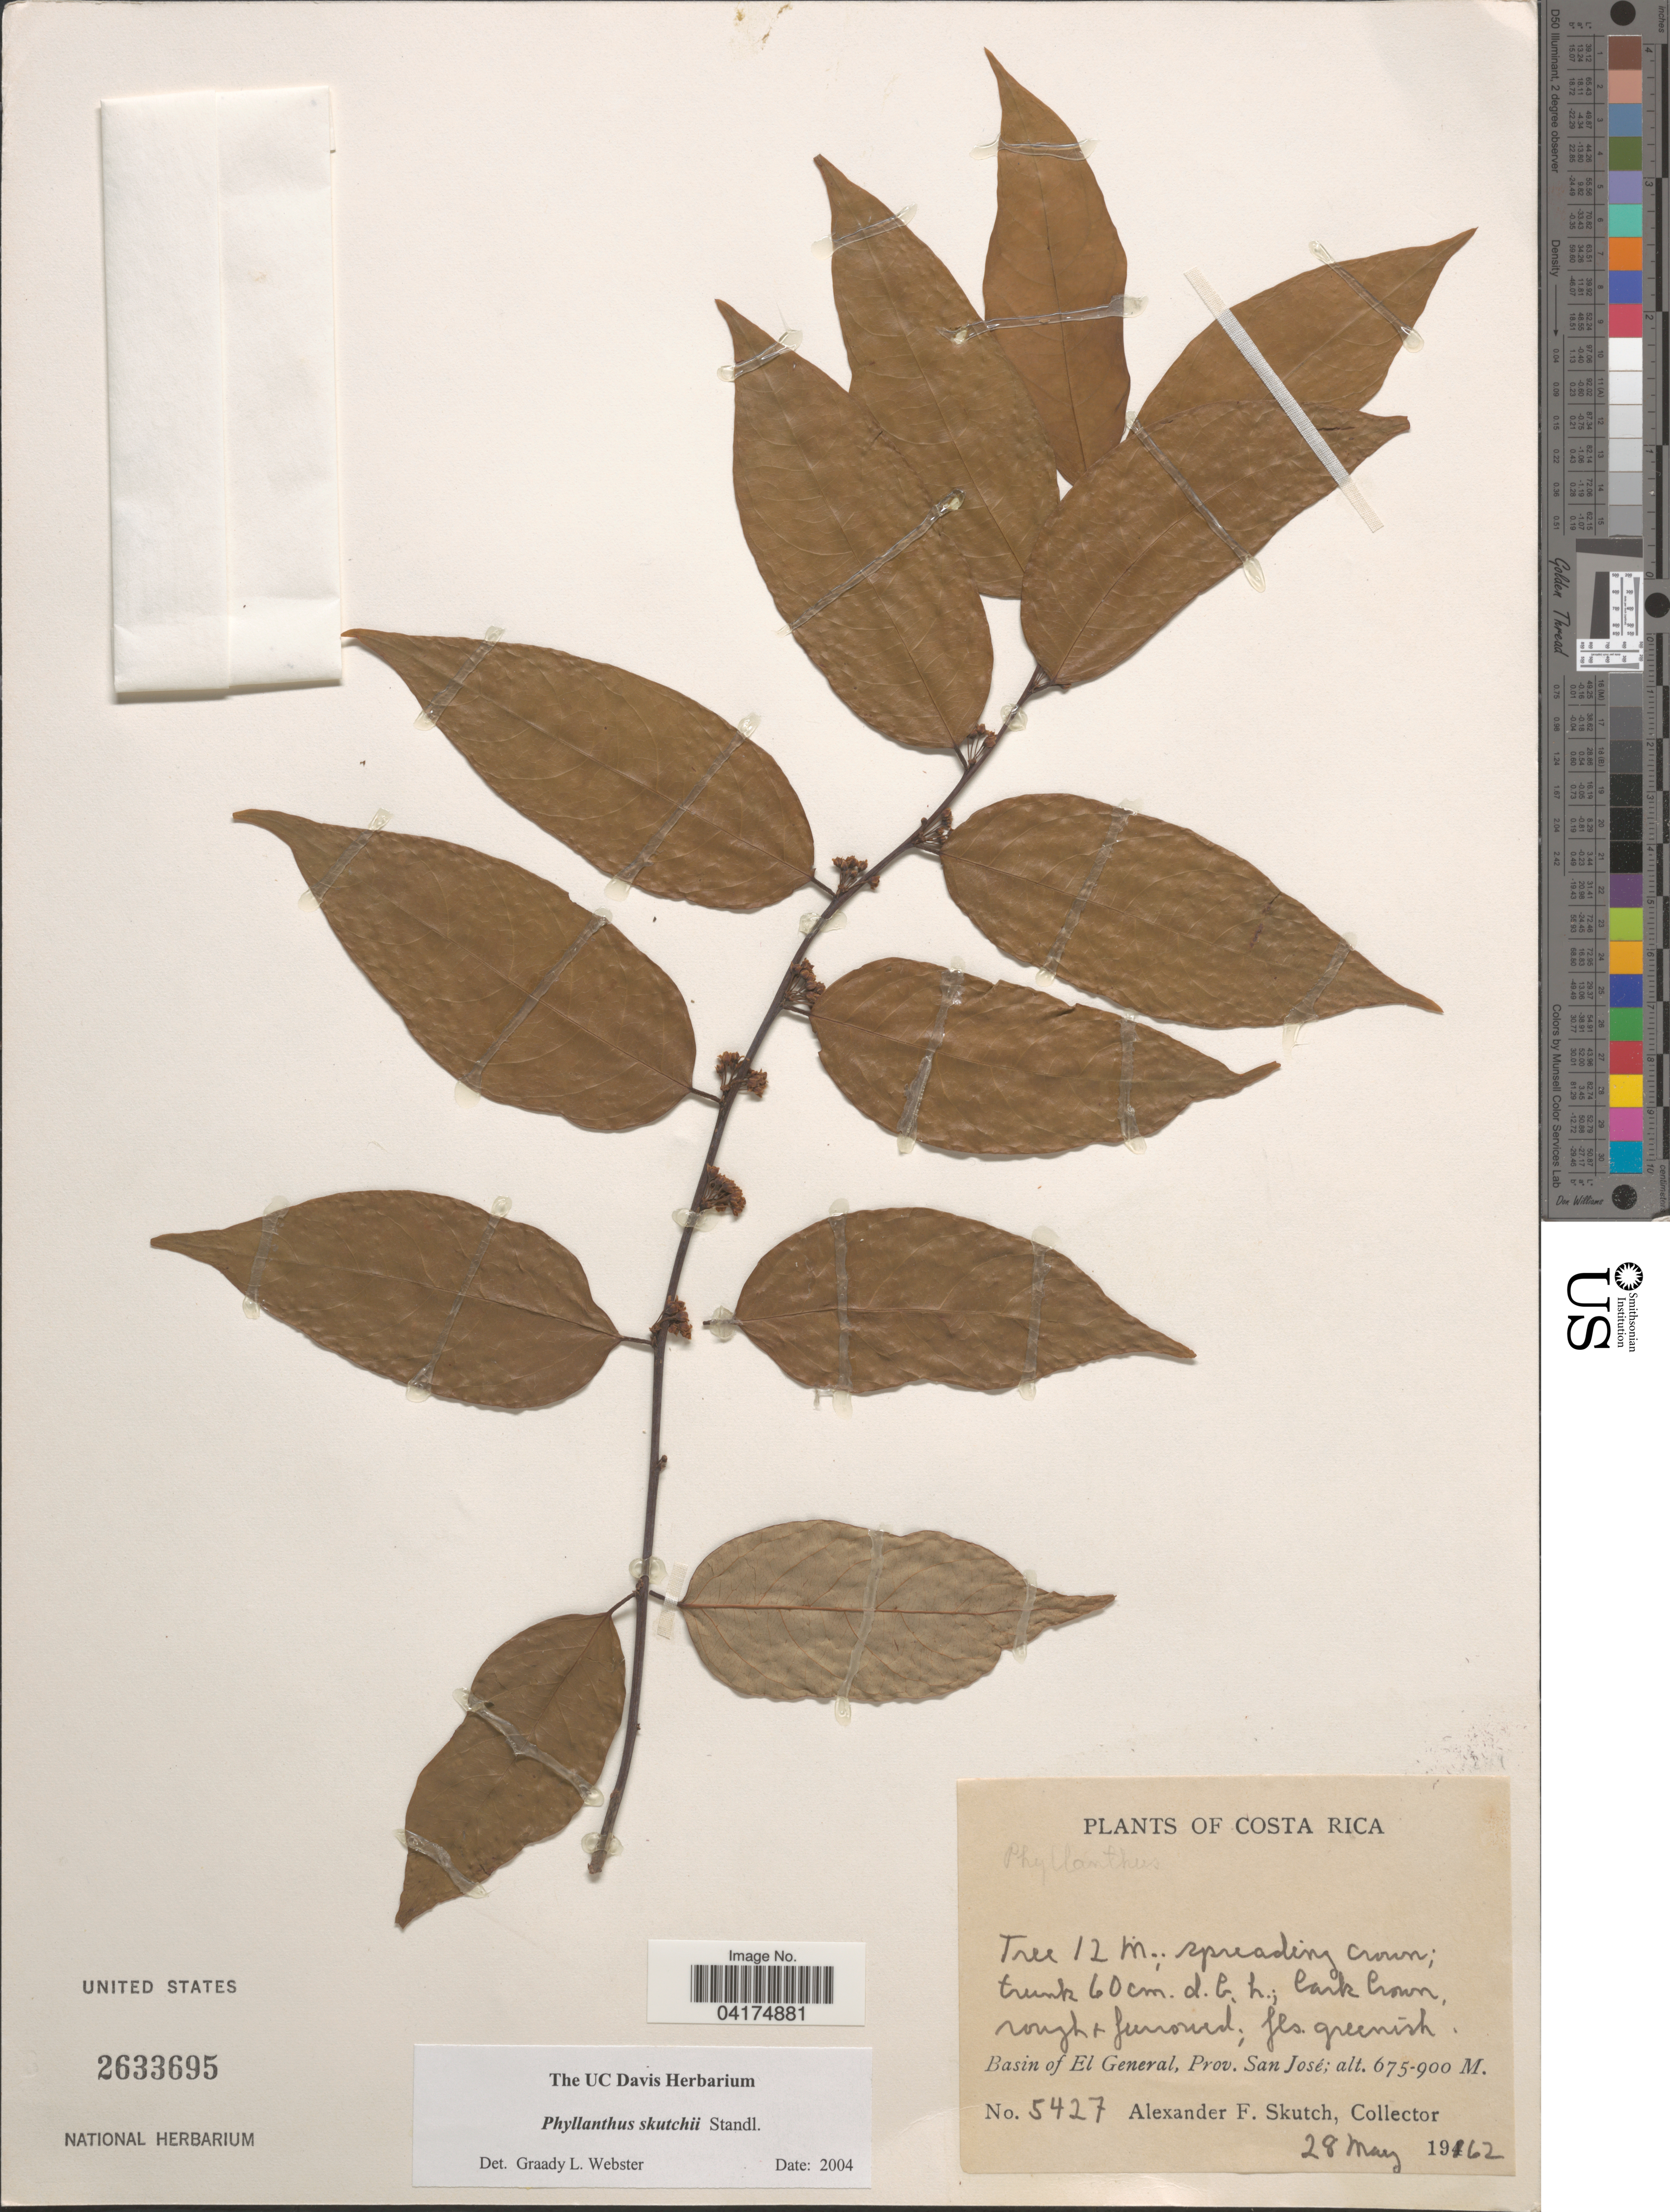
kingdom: Plantae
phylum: Tracheophyta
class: Magnoliopsida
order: Malpighiales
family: Phyllanthaceae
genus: Phyllanthus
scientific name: Phyllanthus skutchii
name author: Standl.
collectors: A. F. Skutch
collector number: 5427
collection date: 1962-05-28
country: Costa Rica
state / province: San José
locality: Basin of El General.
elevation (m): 675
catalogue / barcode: US 2633695